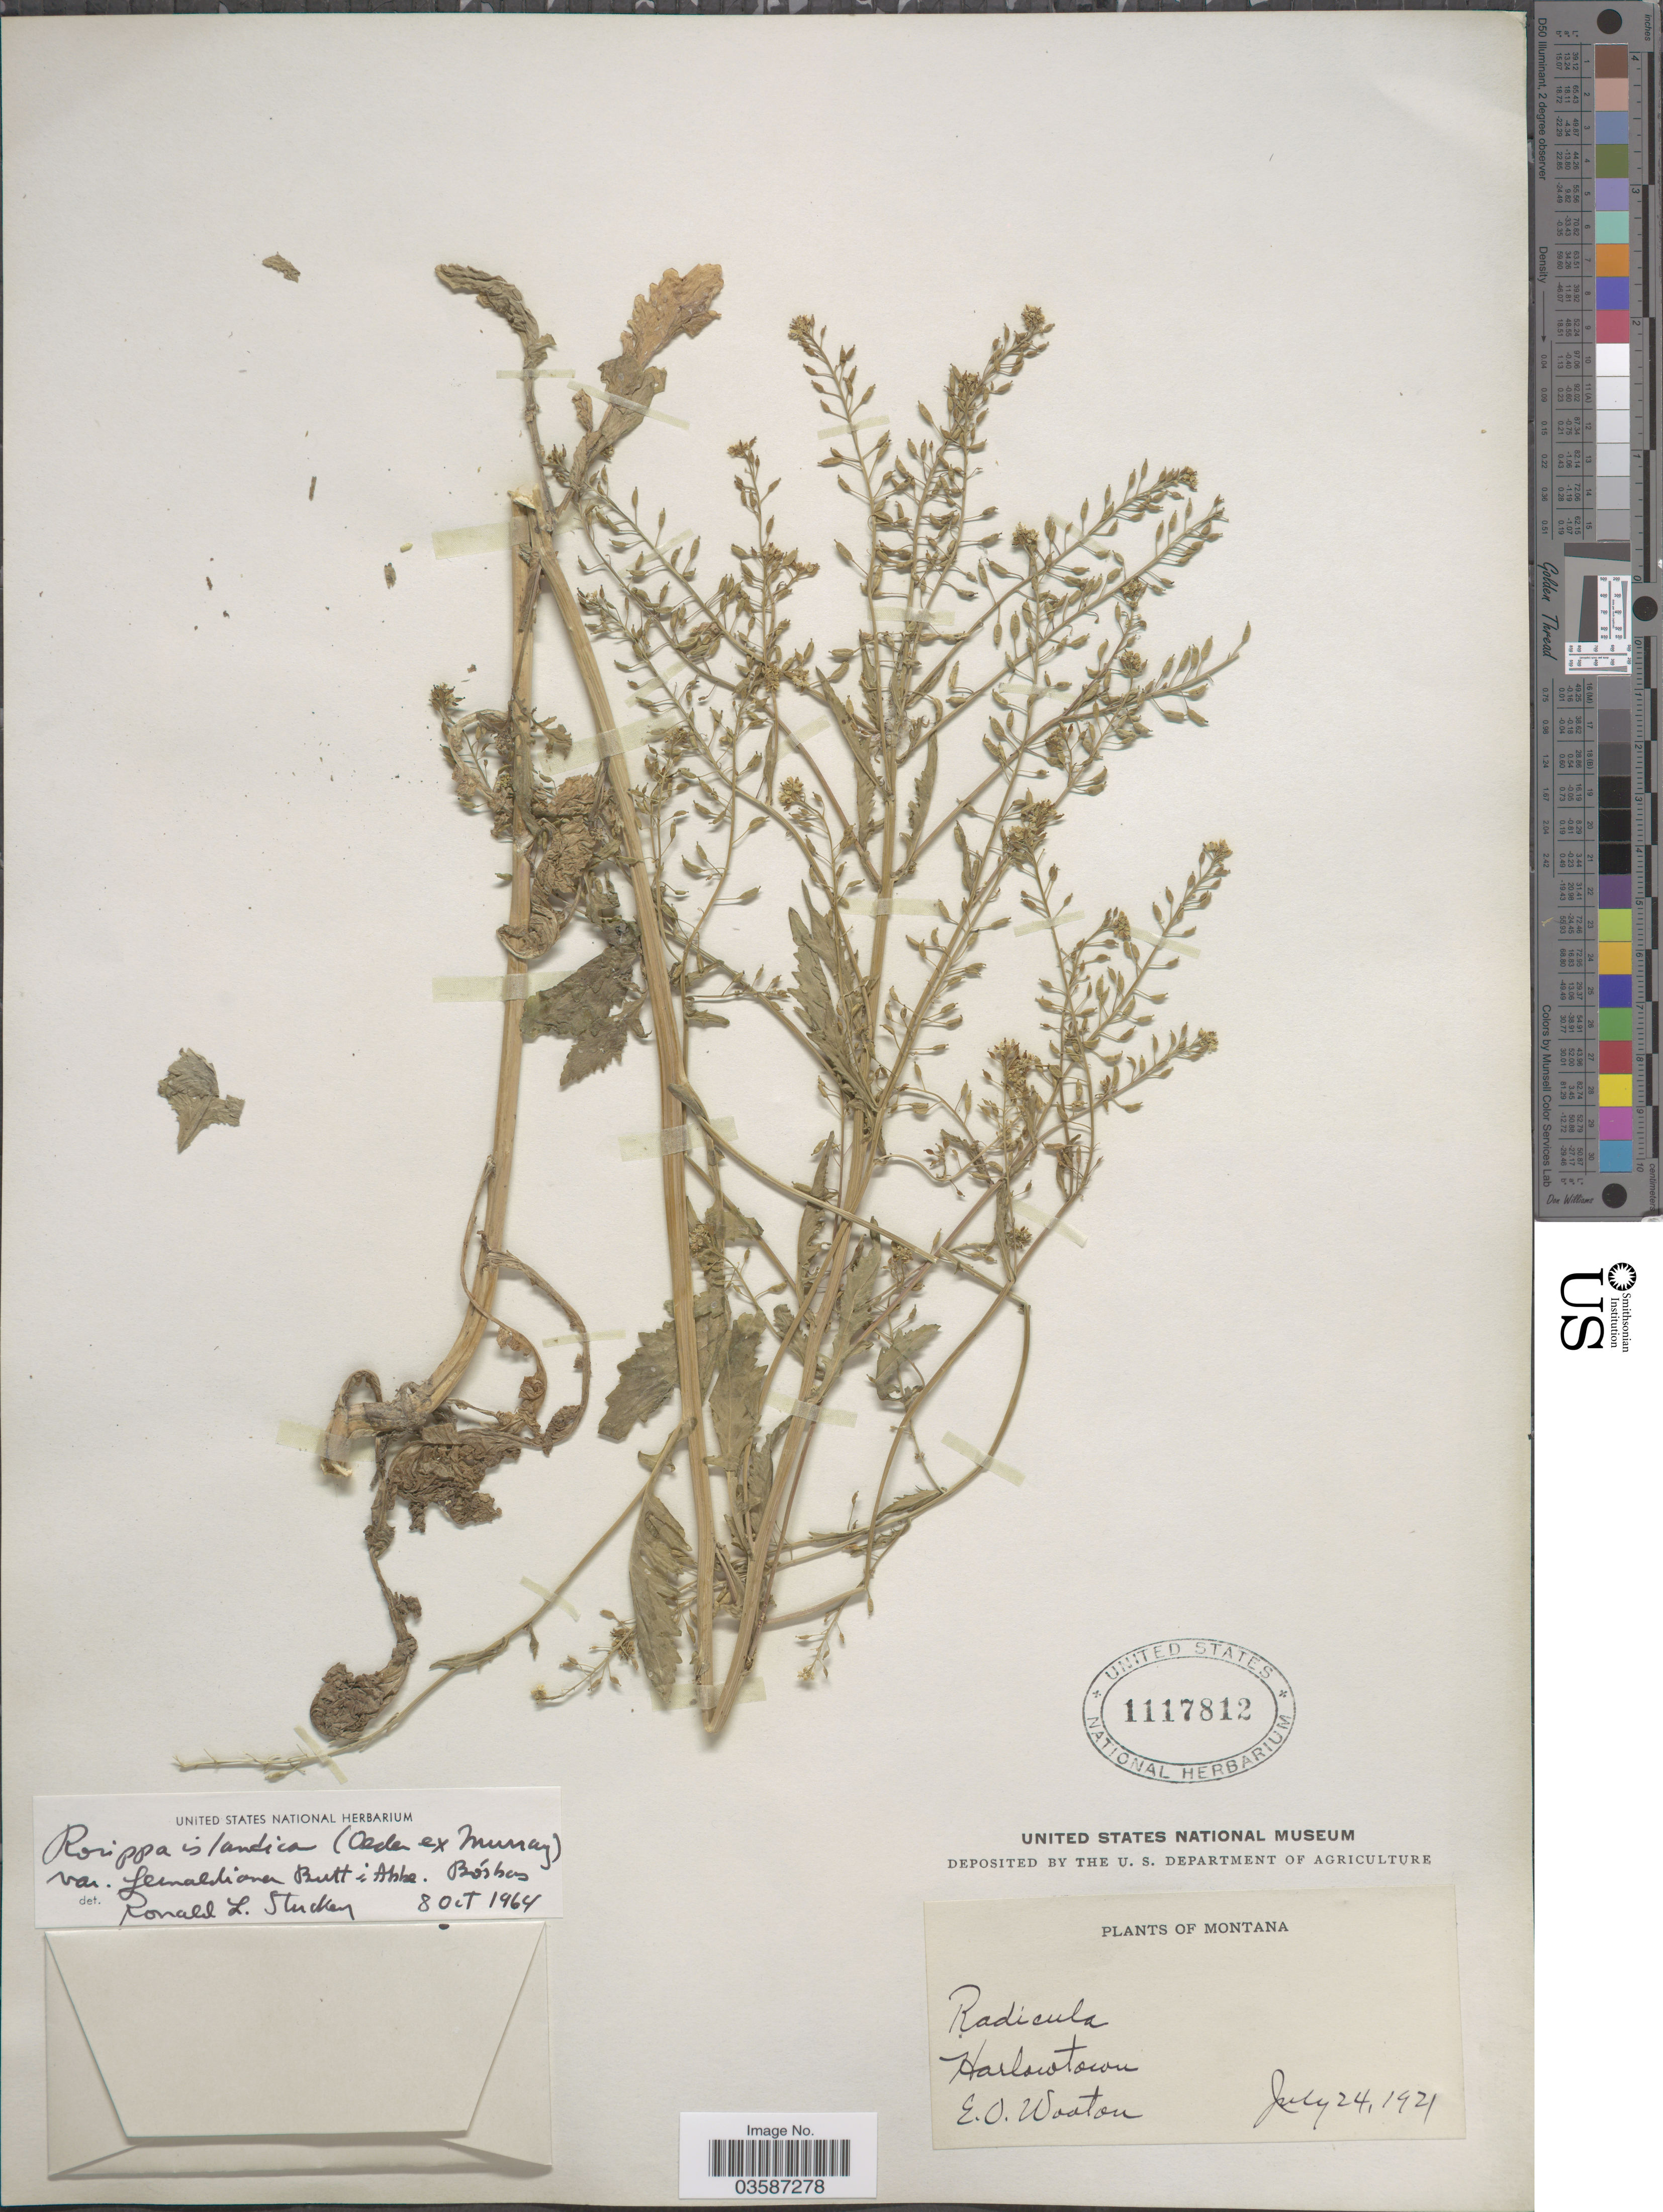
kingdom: Plantae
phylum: Tracheophyta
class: Magnoliopsida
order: Brassicales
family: Brassicaceae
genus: Rorippa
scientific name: Rorippa islandica var. fernaldiana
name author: Butters & Abbe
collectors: E. O. Wooton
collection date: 1921-07-24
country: United States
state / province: Montana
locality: Harlowtown.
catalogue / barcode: US 1117812